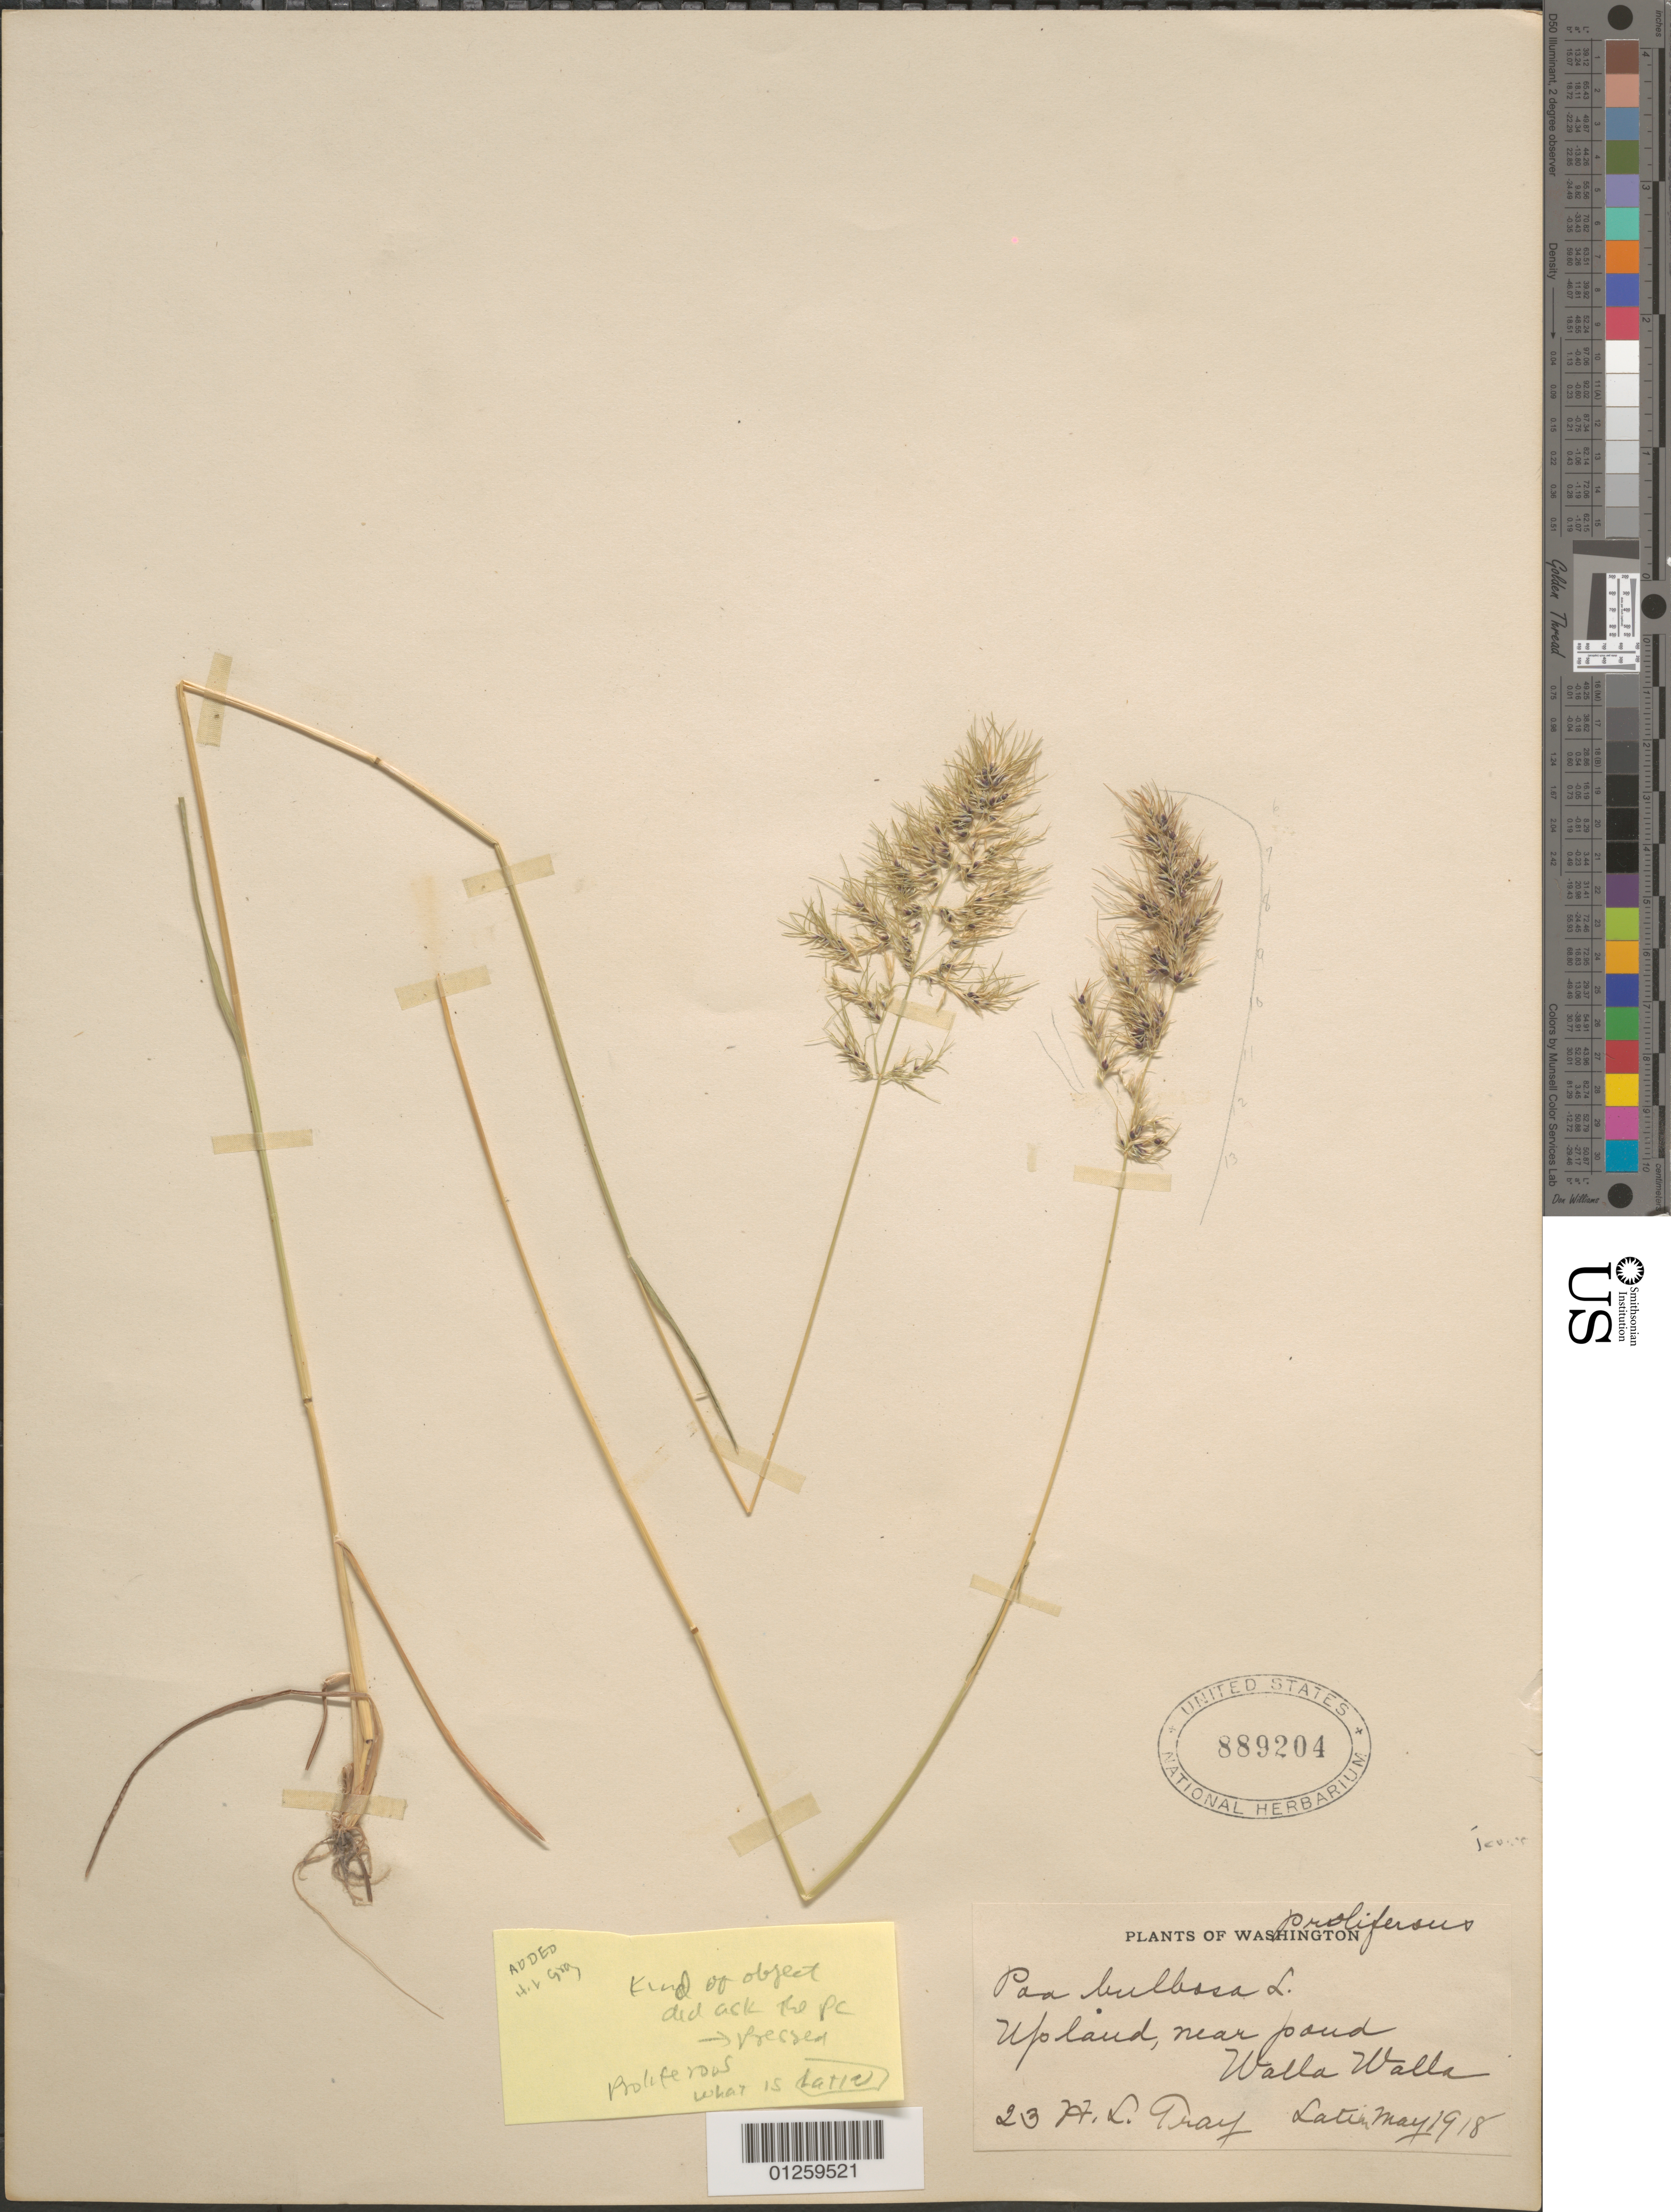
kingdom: Plantae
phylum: Tracheophyta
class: Liliopsida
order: Poales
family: Poaceae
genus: Poa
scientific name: Poa iconia var. iconia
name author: Azn.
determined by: Soreng, Robert J., Research Associate (BOT), Smithsonian Institution - National Museum of Natural History (UNITED STATES)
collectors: H. Gray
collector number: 23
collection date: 1918-05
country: United States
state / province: Washington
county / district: Walla Walla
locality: Upland, near pond Walla Walla.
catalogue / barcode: US 889204